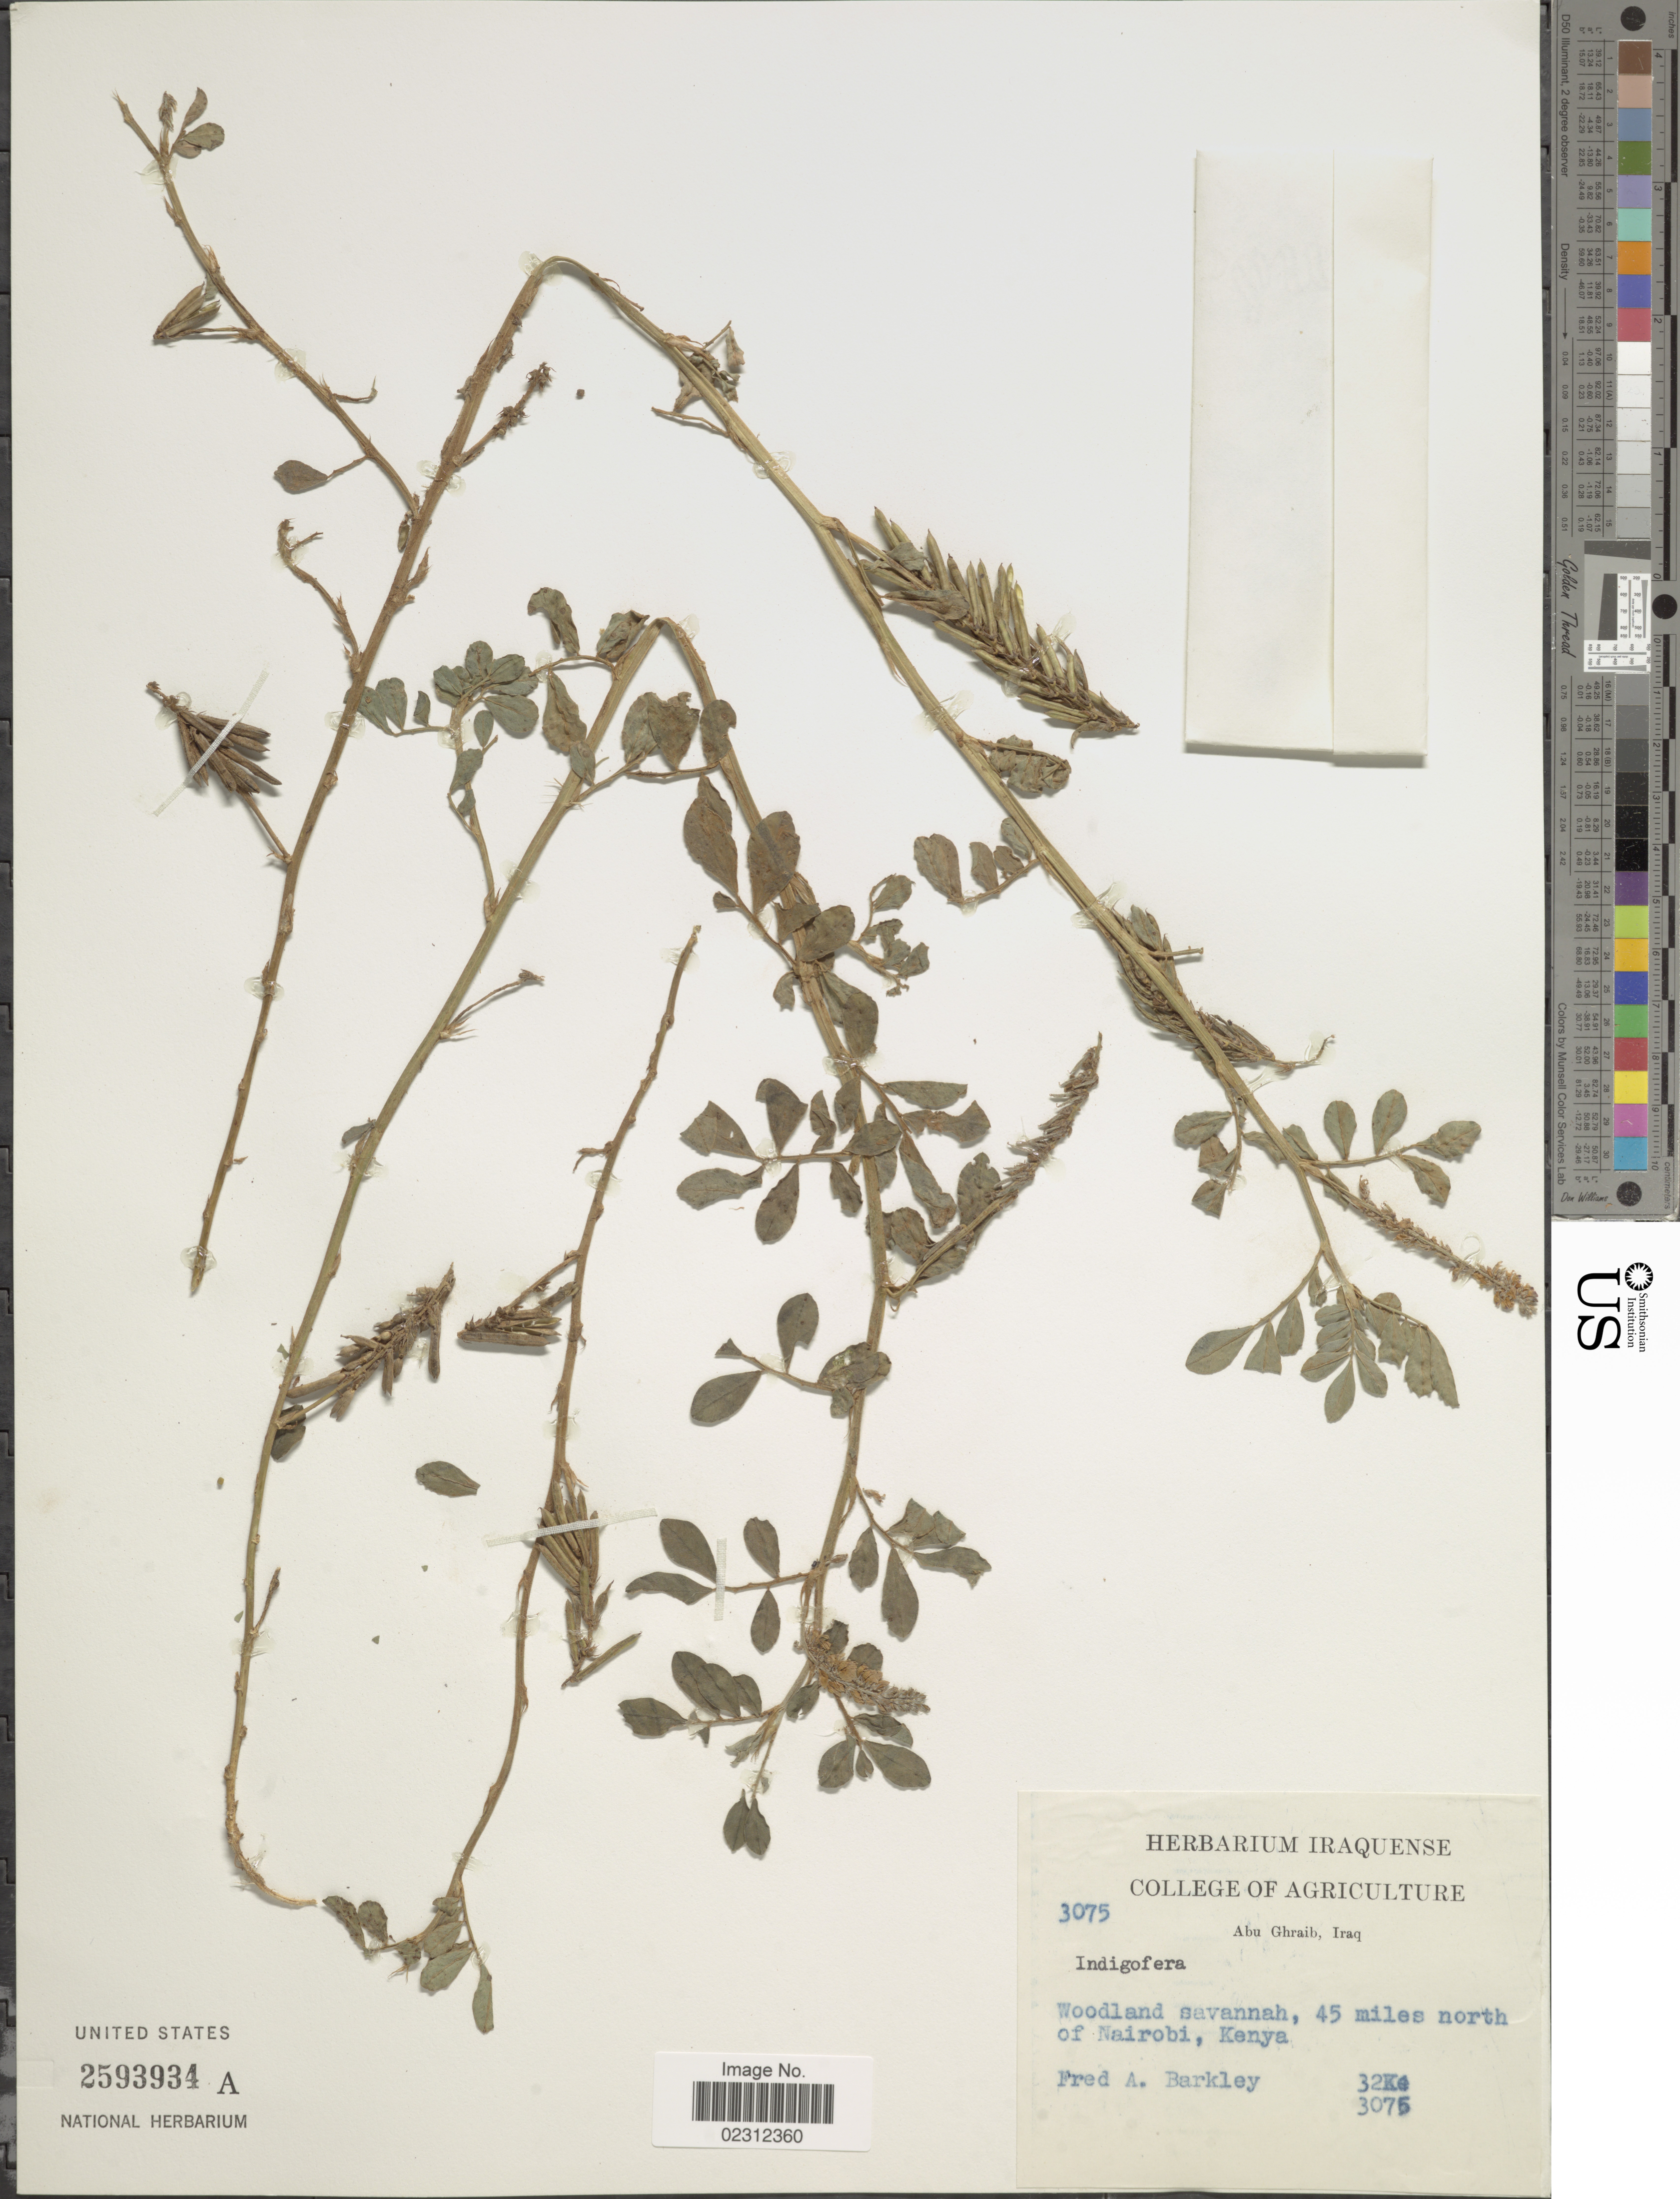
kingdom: Plantae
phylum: Tracheophyta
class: Magnoliopsida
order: Fabales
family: Fabaceae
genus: Indigofera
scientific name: Indigofera sp.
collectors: F. A. Barkley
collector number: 3075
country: Kenya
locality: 45 miles north of Nairobi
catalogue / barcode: US 2593934A